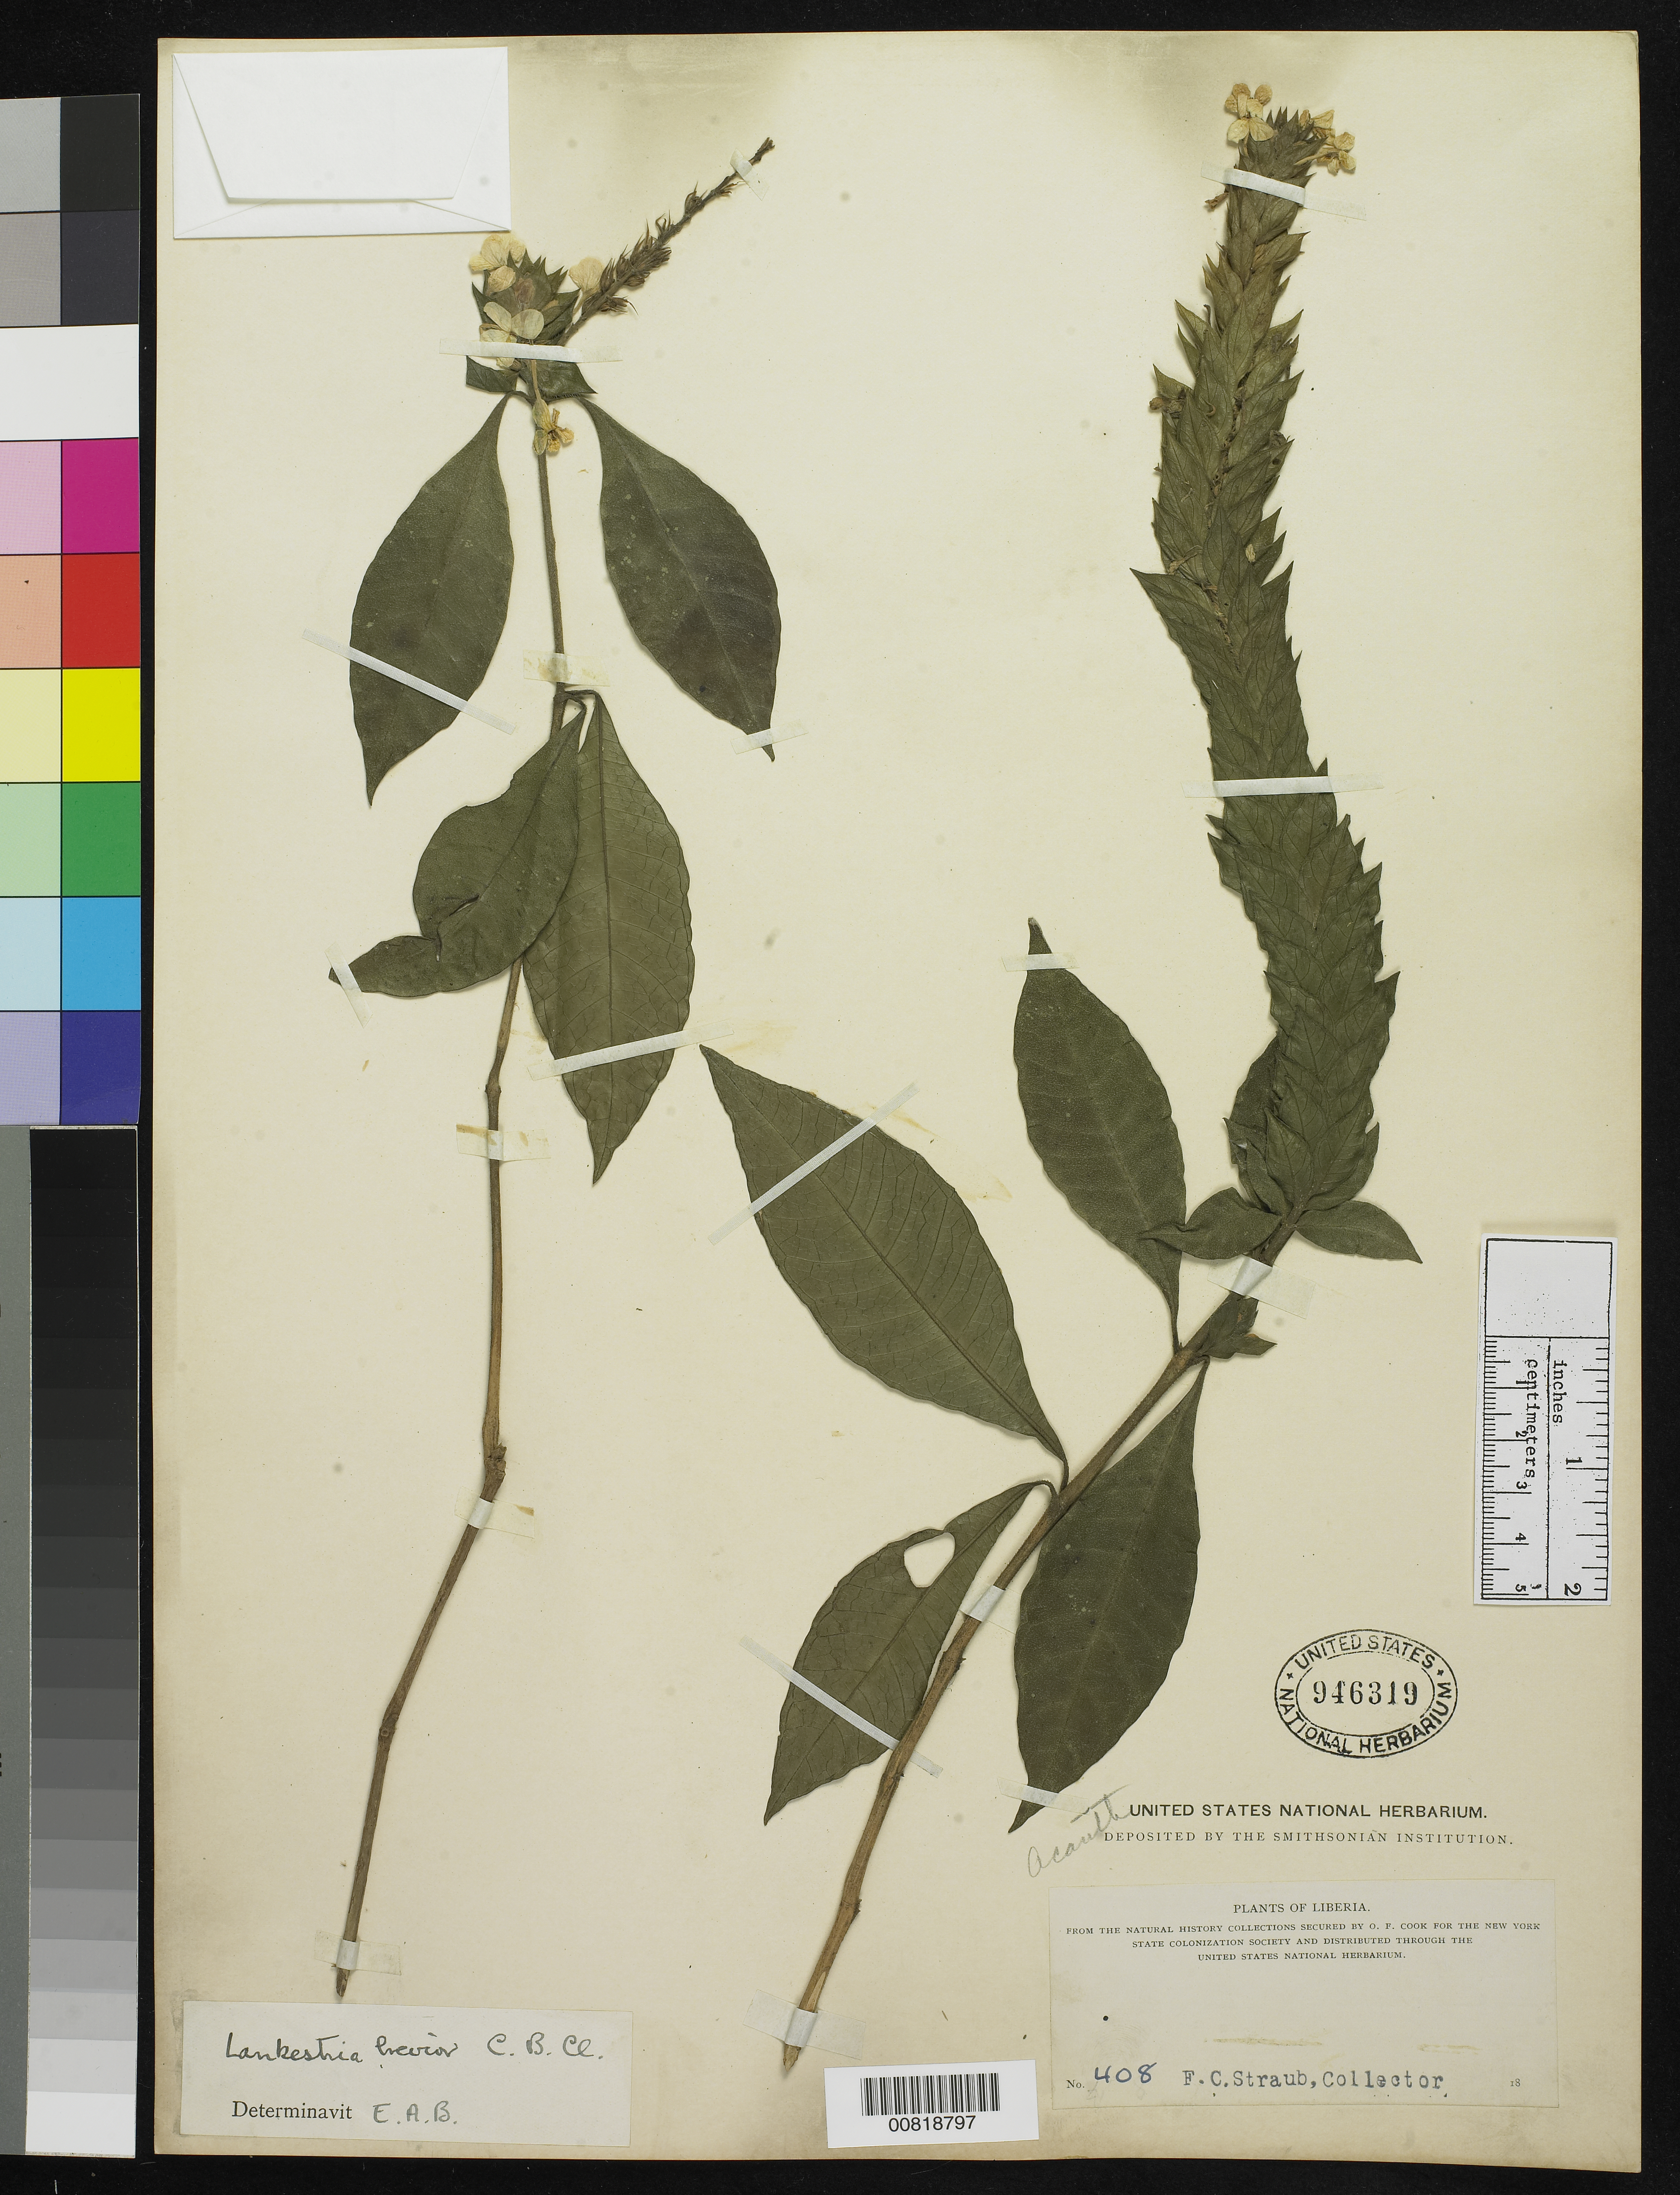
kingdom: Plantae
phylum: Tracheophyta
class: Magnoliopsida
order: Lamiales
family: Acanthaceae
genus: Lankesteria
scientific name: Lankesteria brevior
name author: C.B. Clarke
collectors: F. Straub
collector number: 408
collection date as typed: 18--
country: Liberia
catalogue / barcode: US 946319